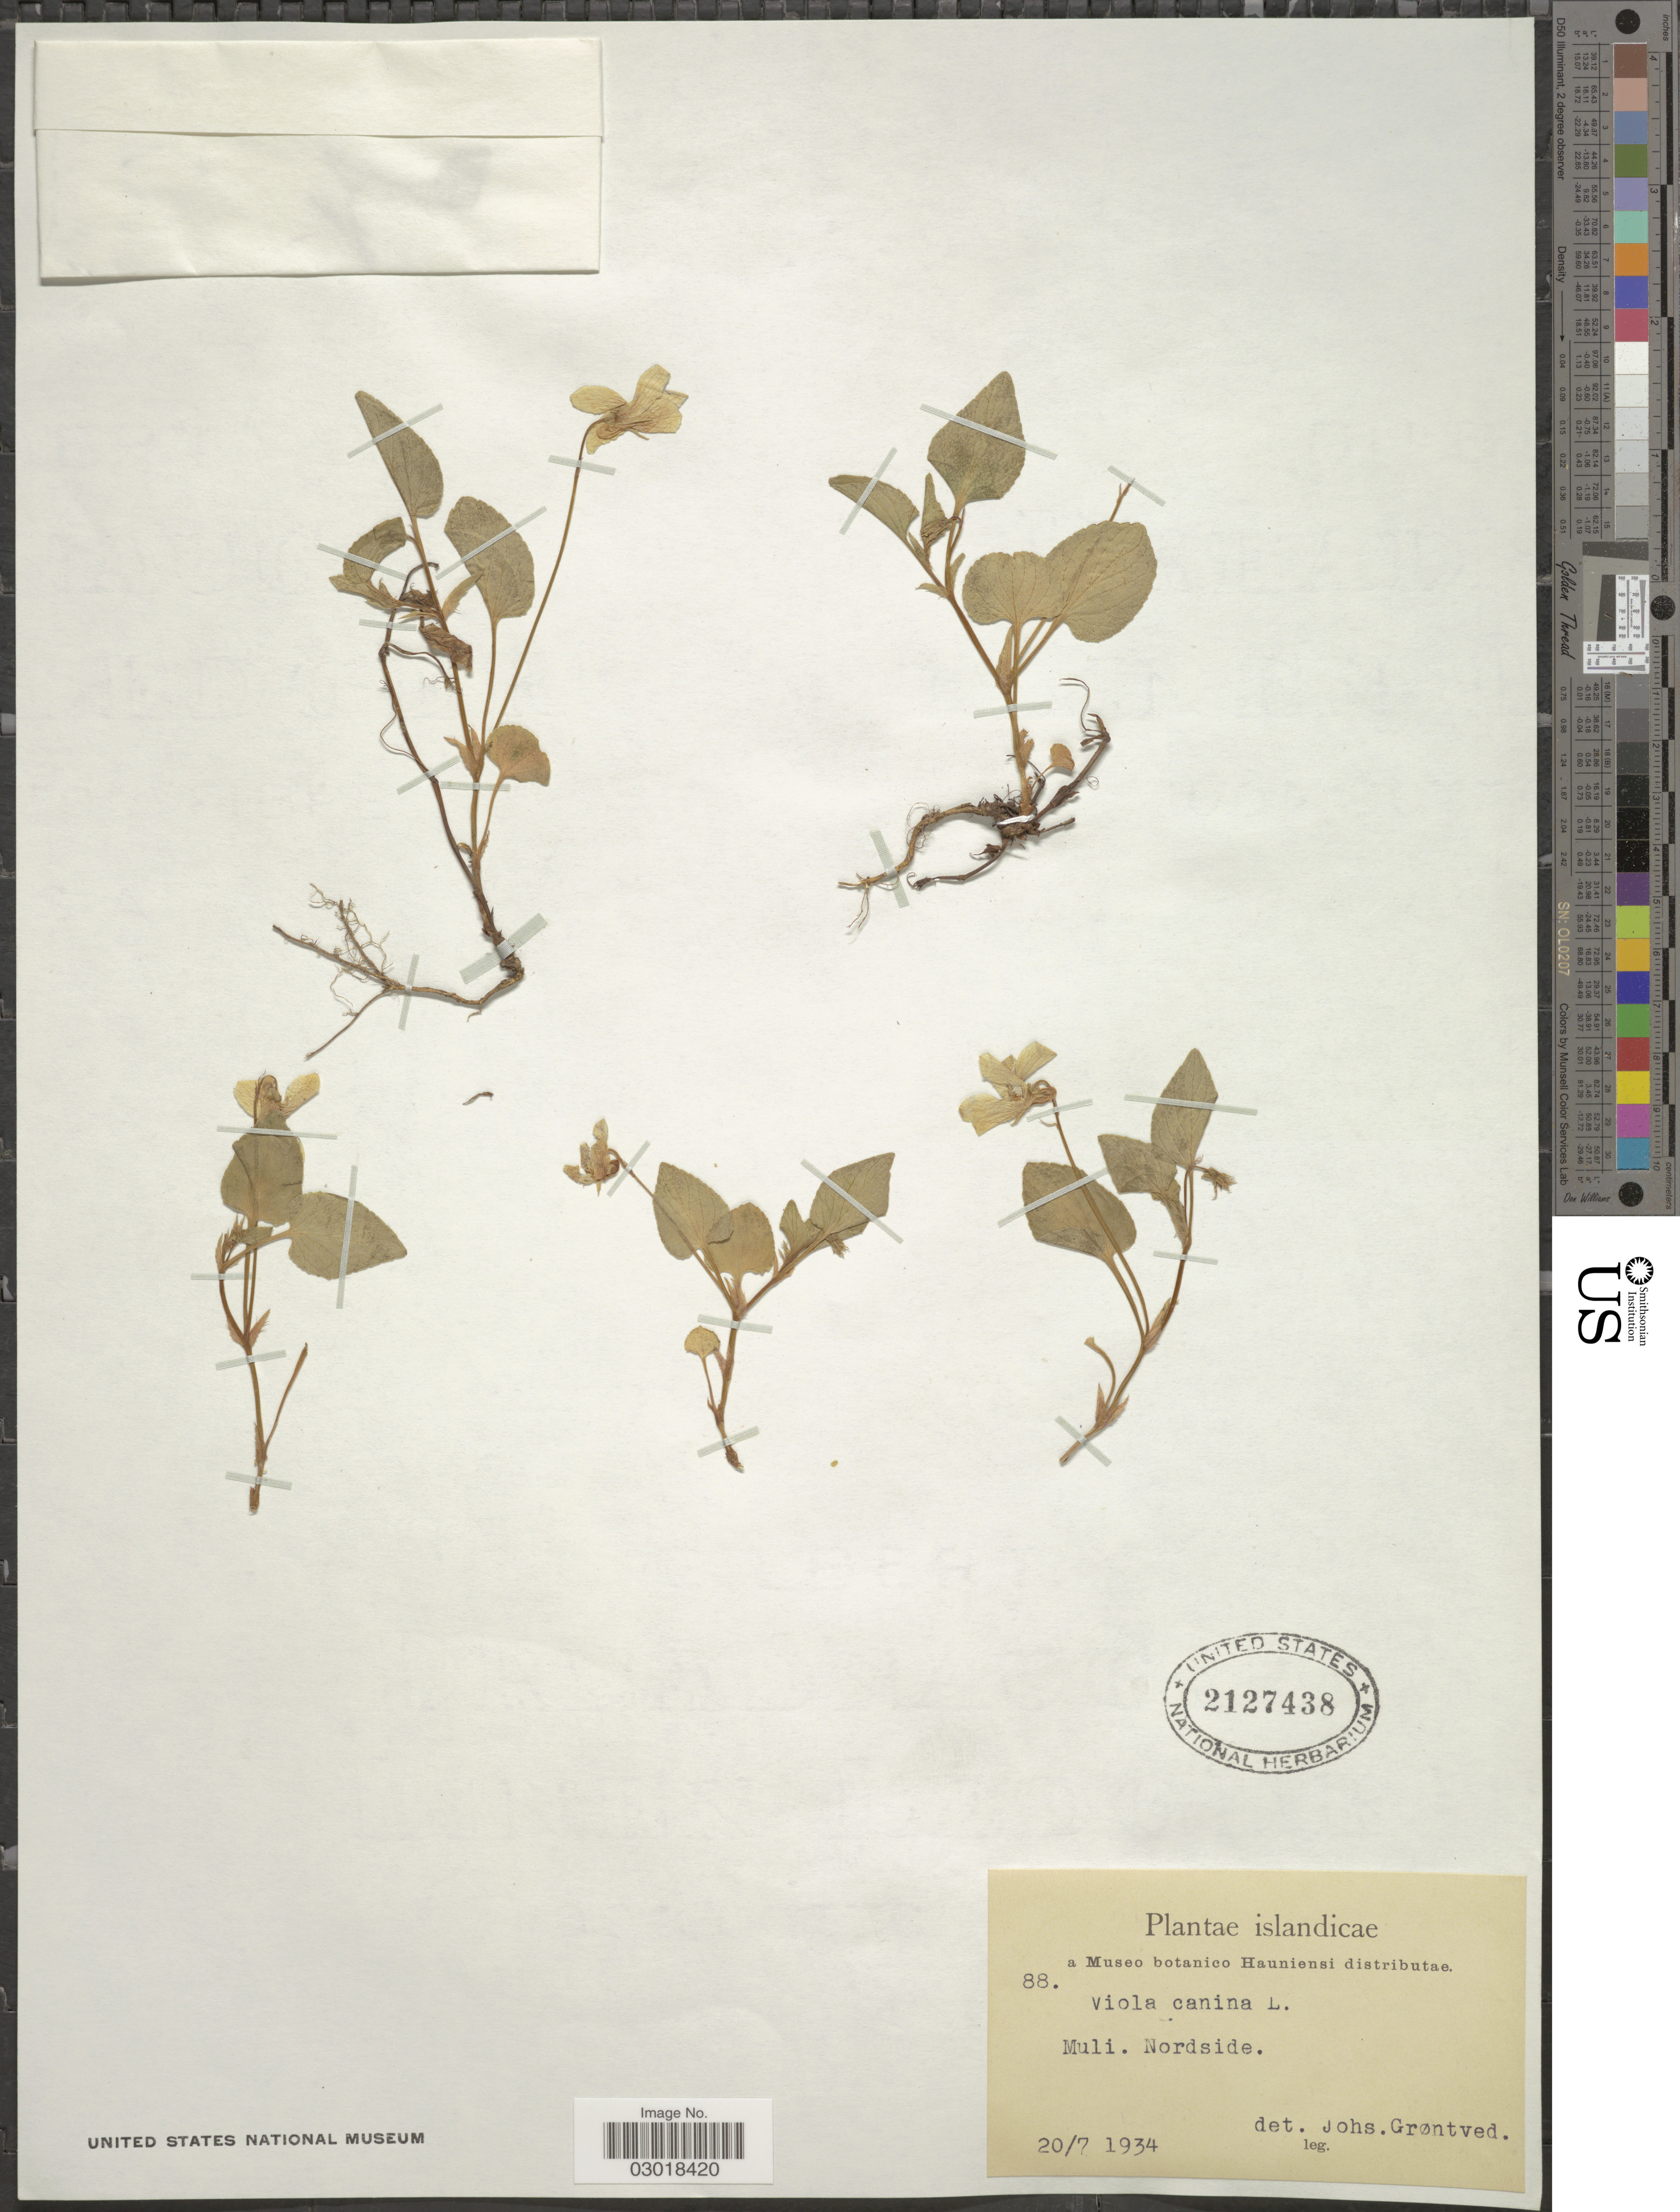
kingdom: Plantae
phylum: Tracheophyta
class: Magnoliopsida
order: Malpighiales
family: Violaceae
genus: Viola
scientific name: Viola canina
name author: L.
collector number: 88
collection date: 1934-07-20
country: Iceland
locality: Islandicae. Muli. Nordside.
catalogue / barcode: US 2127438